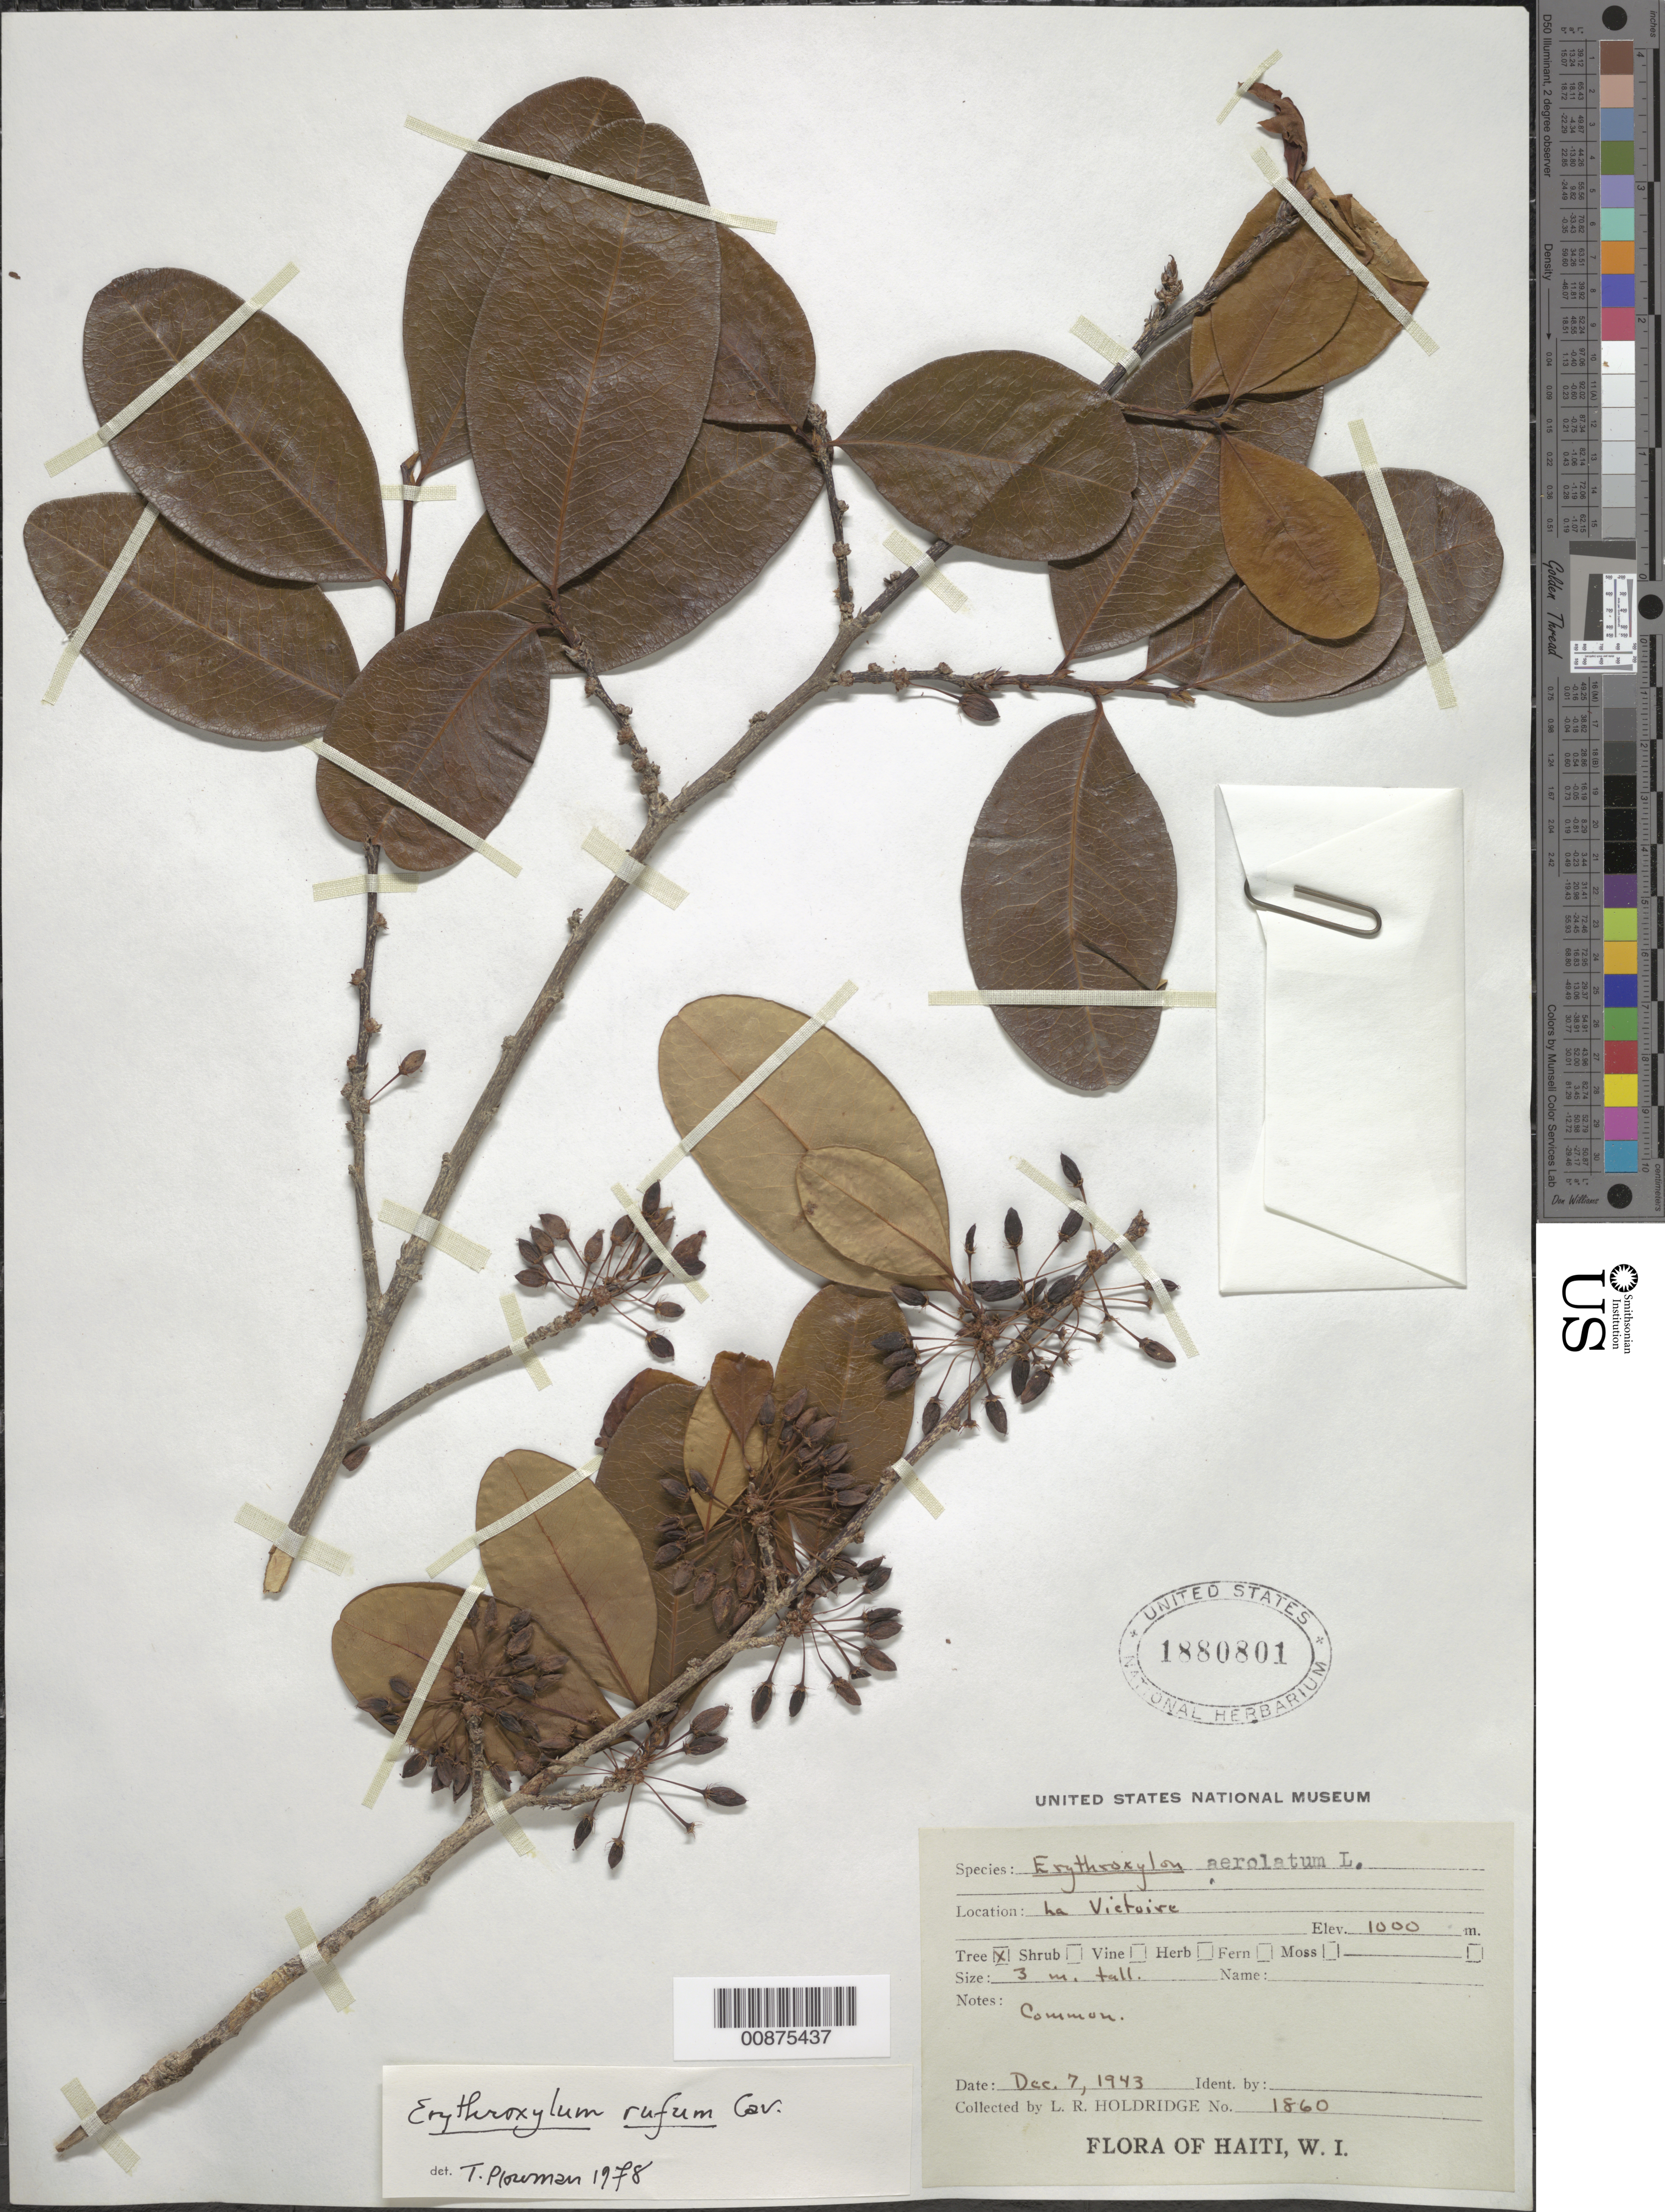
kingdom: Plantae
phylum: Tracheophyta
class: Magnoliopsida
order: Malpighiales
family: Erythroxylaceae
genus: Erythroxylum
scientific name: Erythroxylum rufum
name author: Cav.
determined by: Plowman, Timothy C.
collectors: L. Holdridge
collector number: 1860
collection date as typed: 07 Dec 1943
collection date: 1943-12-07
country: Haiti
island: Hispaniola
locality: La Victoire.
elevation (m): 1000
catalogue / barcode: US 1880801